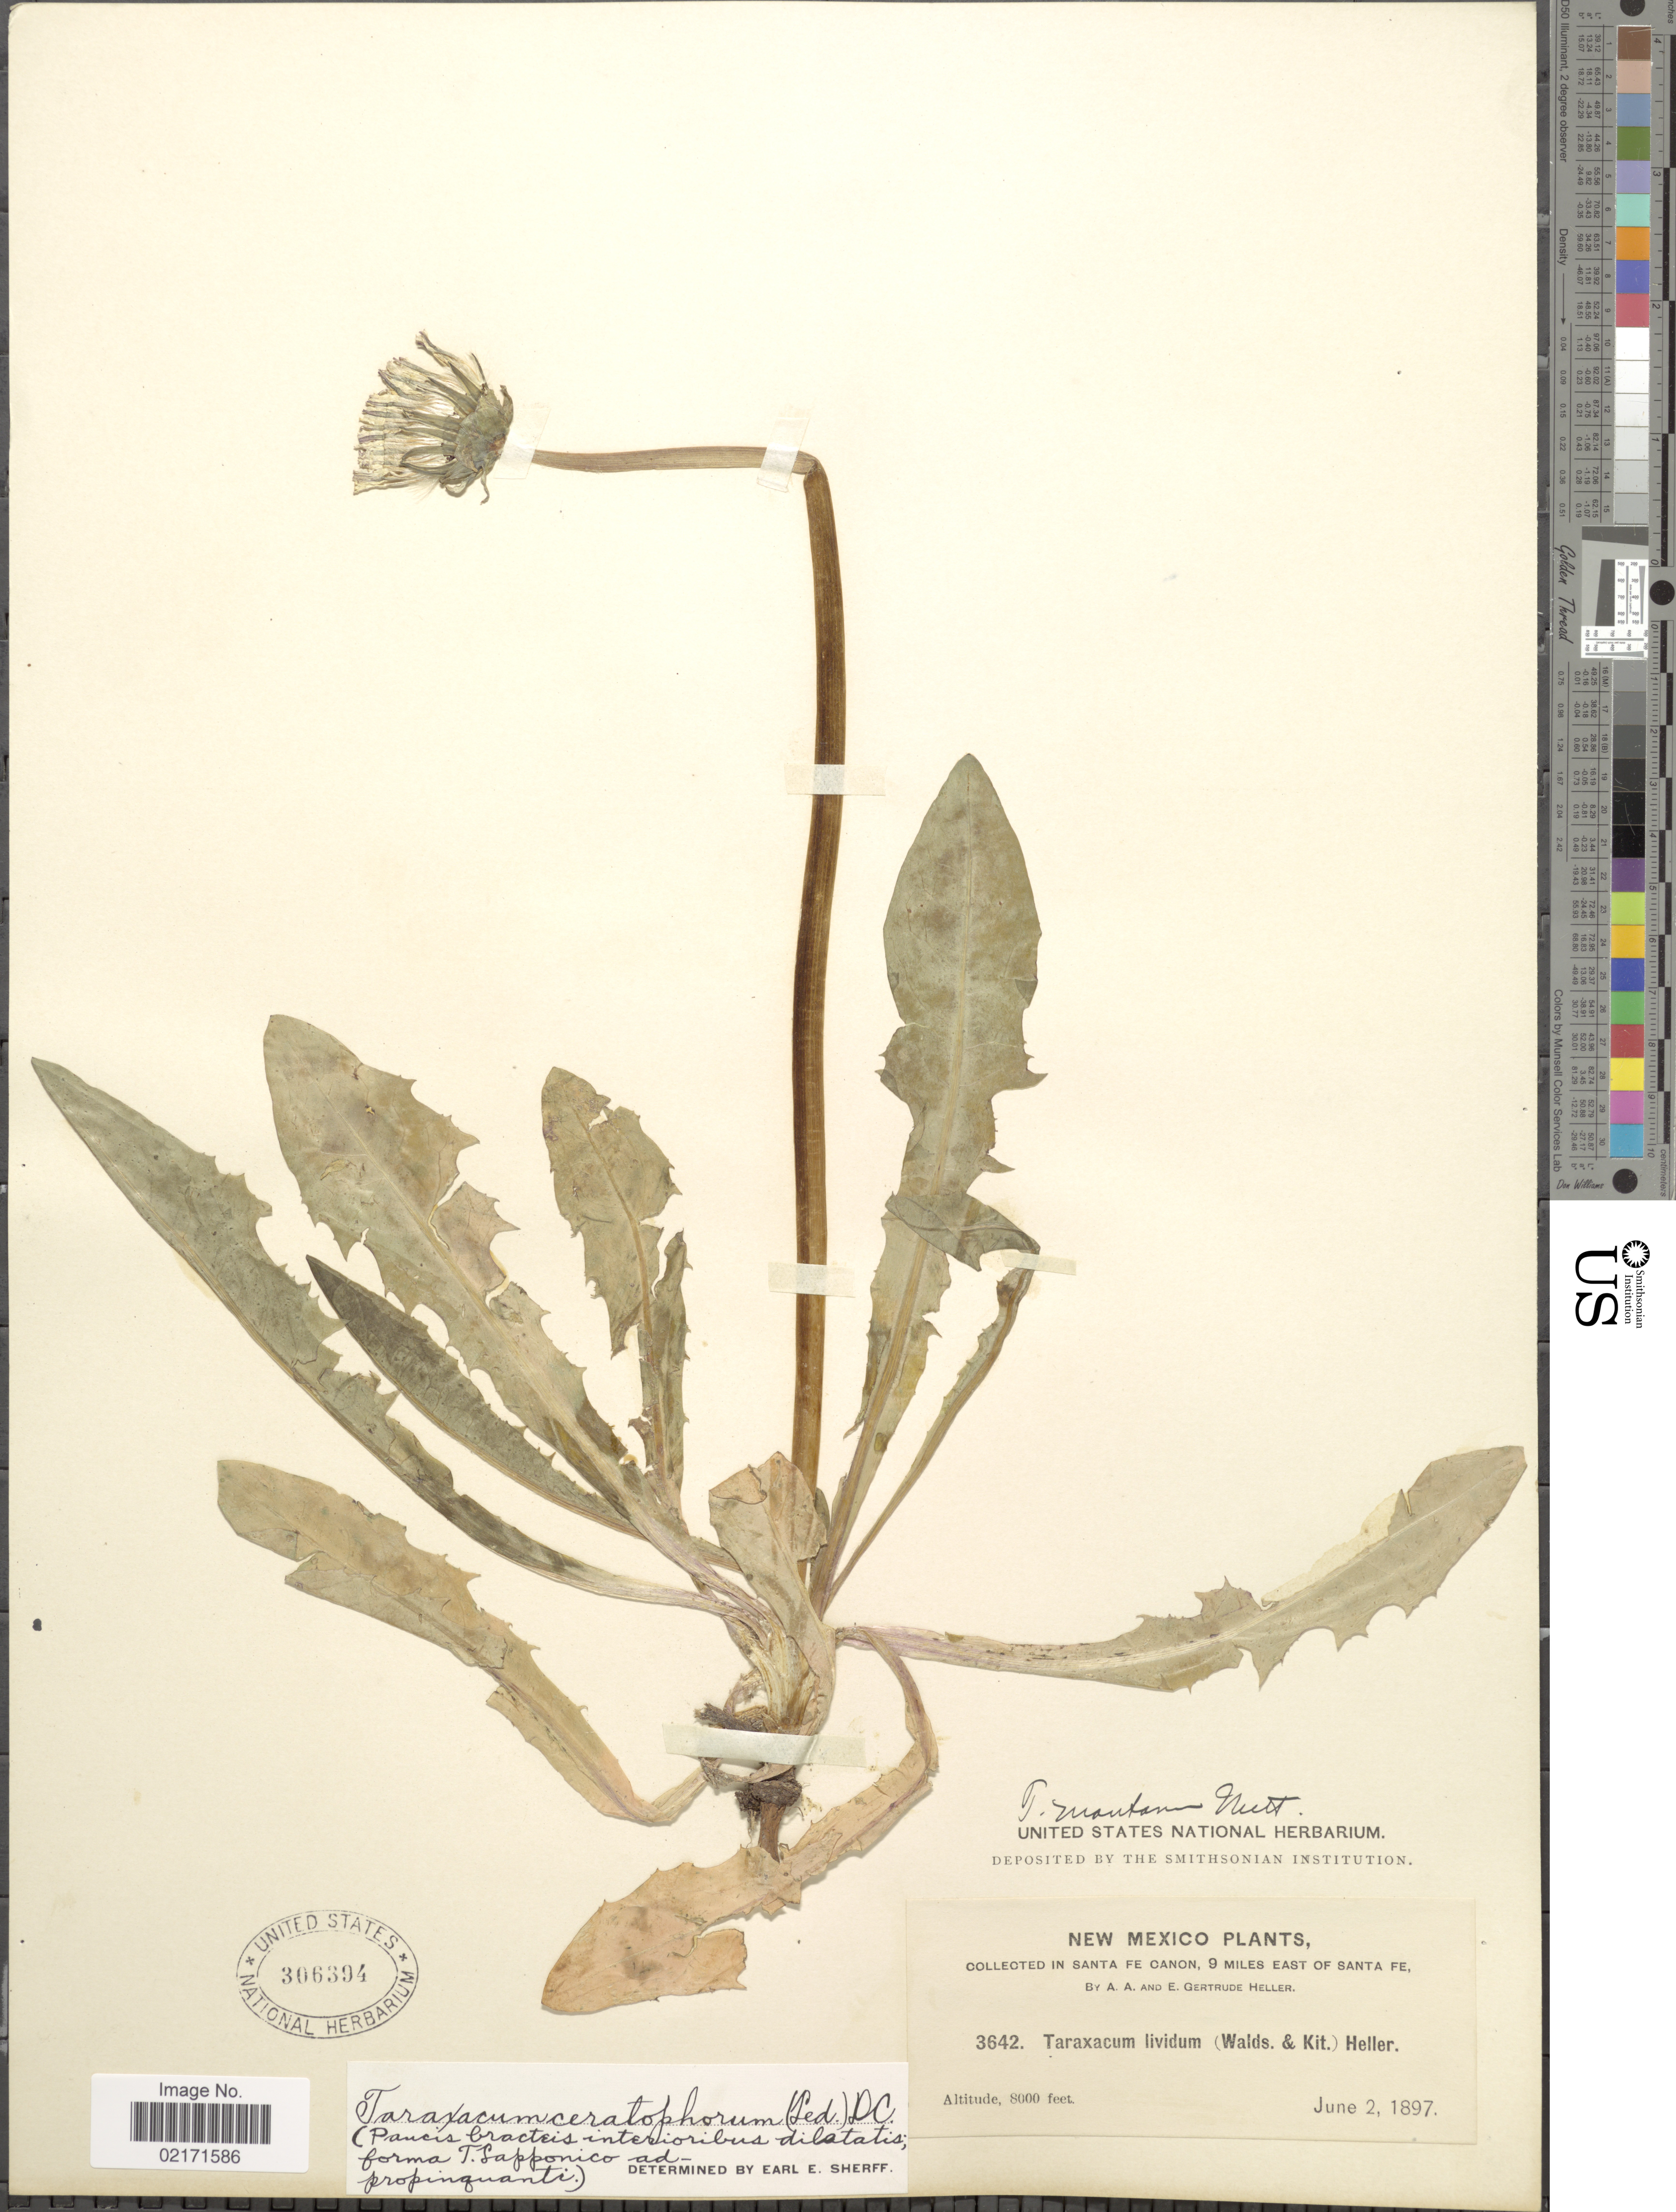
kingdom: Plantae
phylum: Tracheophyta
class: Magnoliopsida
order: Asterales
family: Asteraceae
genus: Taraxacum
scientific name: Taraxacum ceratophorum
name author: (Ledeb.) DC.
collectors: A. A. Heller & E. Gertrude Heller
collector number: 3642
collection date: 1897-06-02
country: United States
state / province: New Mexico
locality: Santa Fe Canon, 9 miles East of Santa Fe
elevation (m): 2438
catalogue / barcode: US 306394